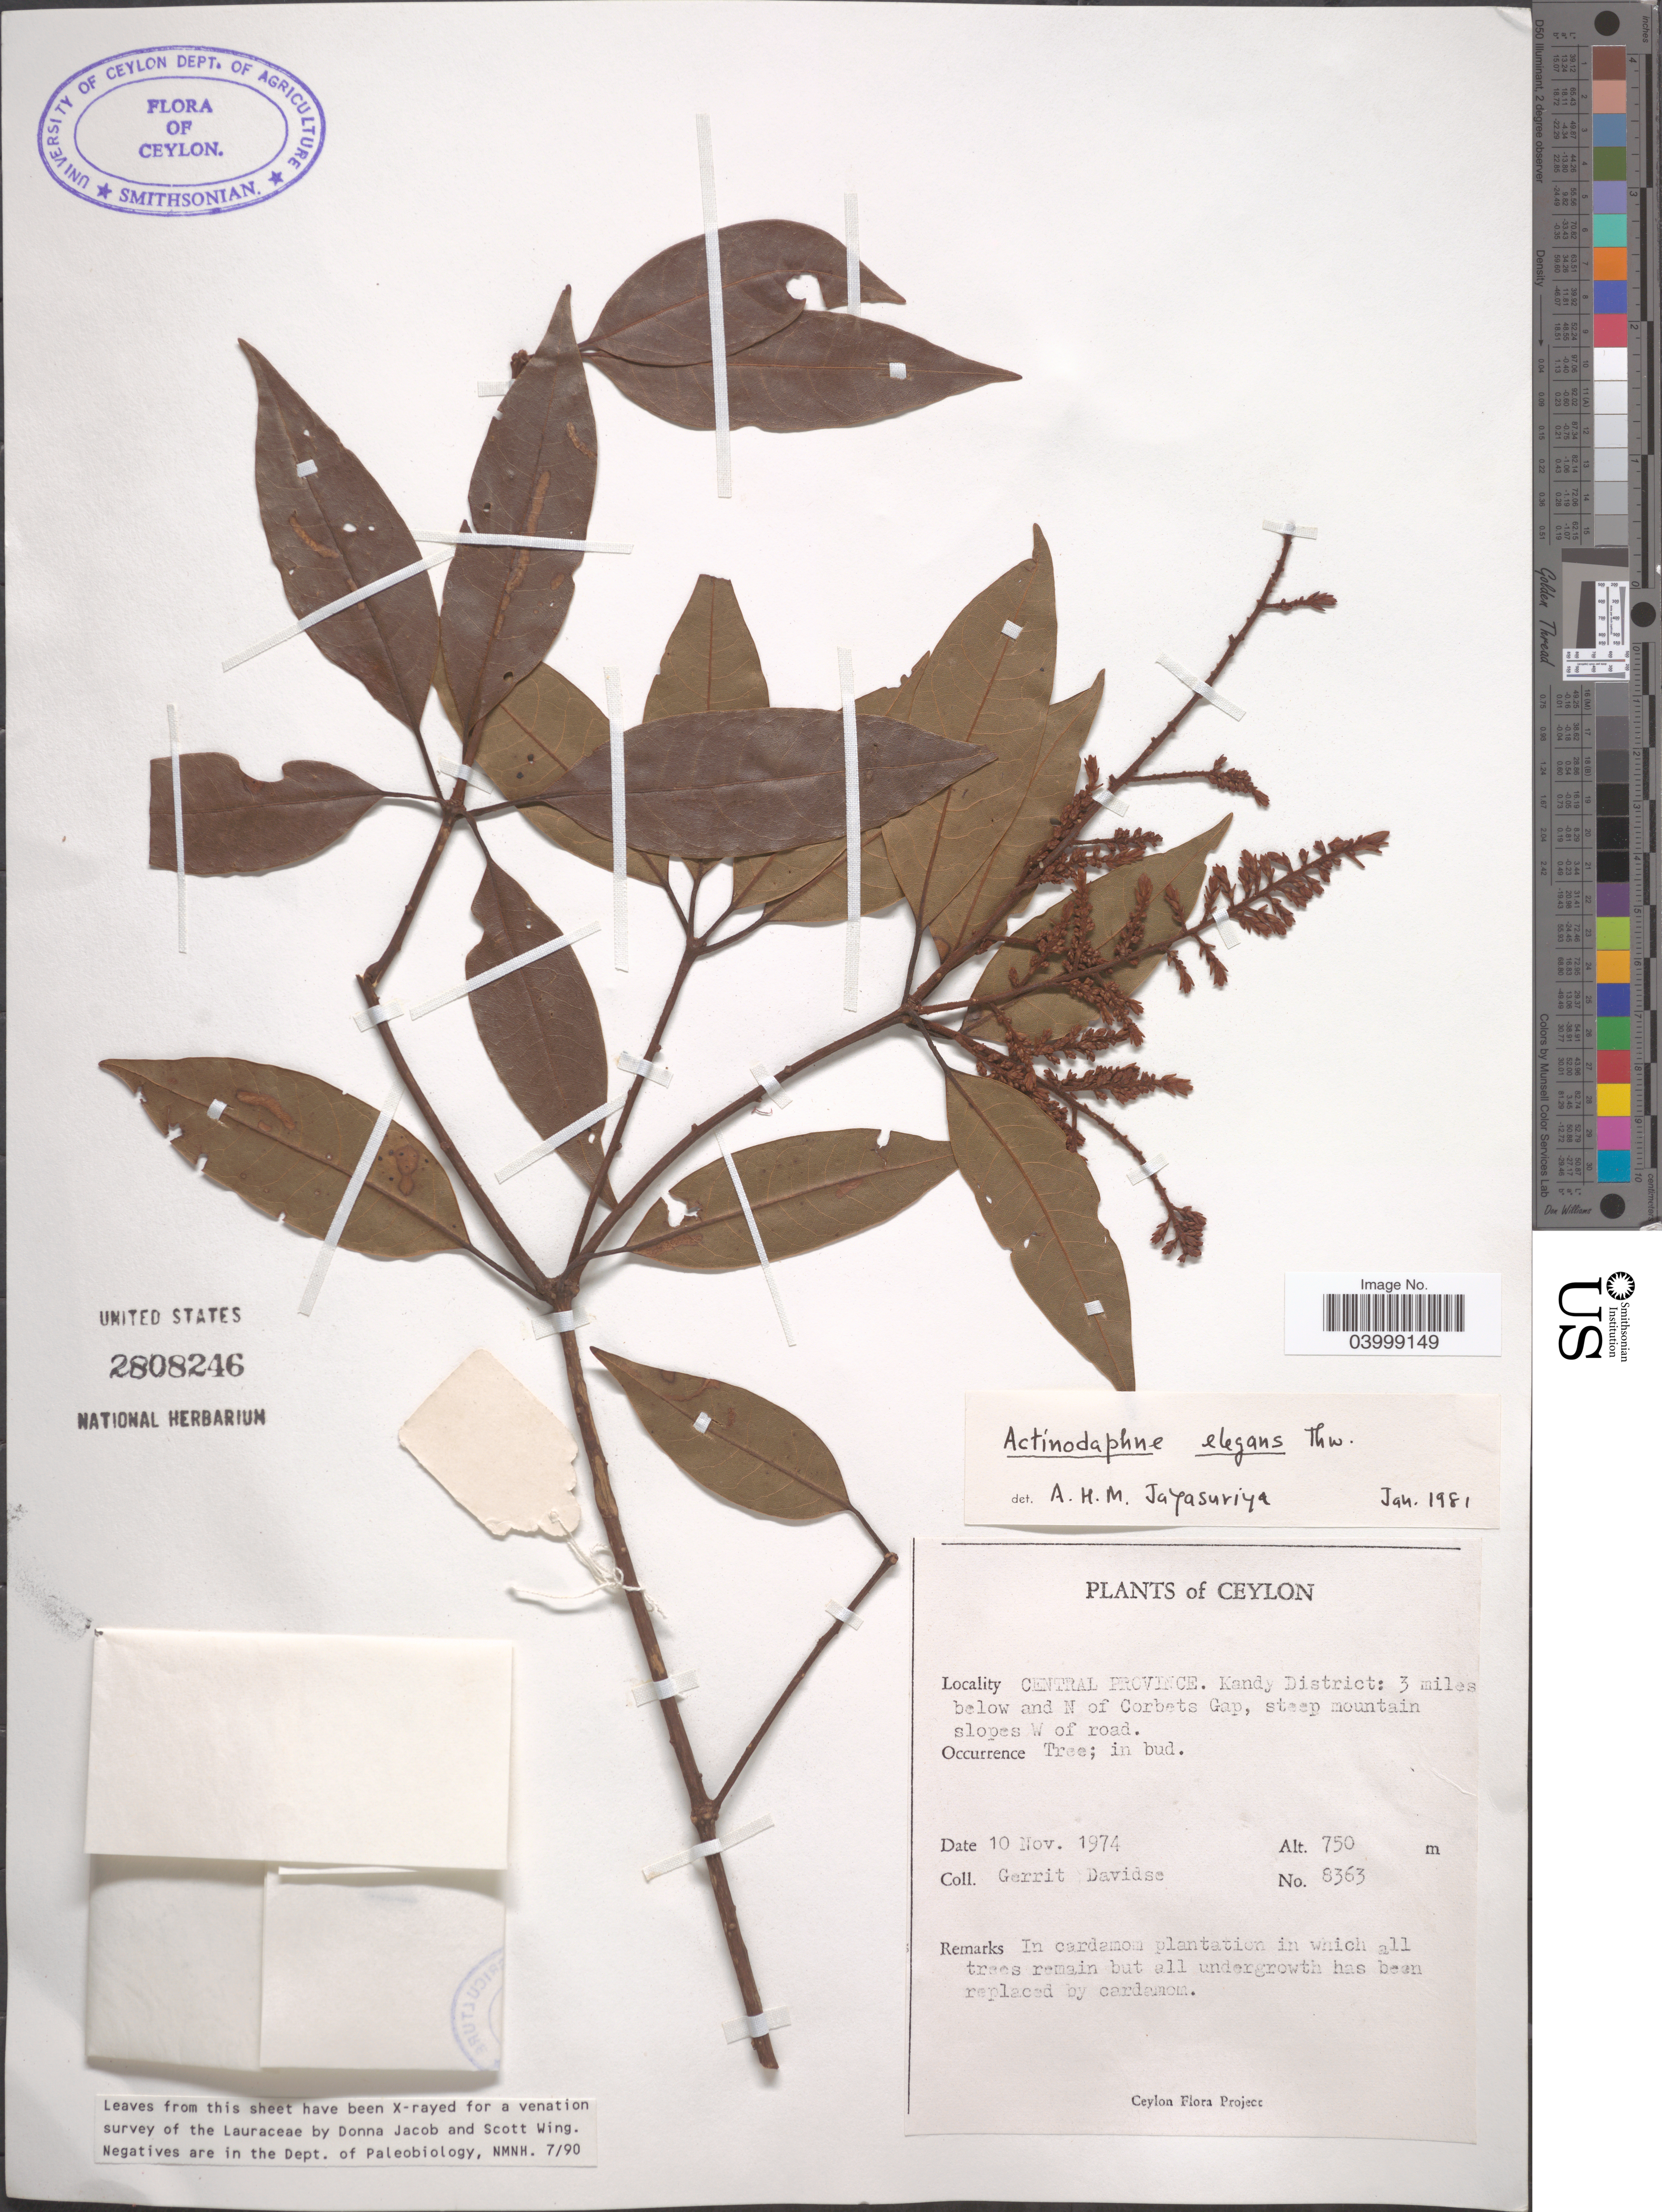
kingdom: Plantae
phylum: Tracheophyta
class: Magnoliopsida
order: Laurales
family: Lauraceae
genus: Actinodaphne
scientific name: Actinodaphne elegans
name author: Thwaites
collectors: G. Davidse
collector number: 8363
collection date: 1974-11-10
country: Sri Lanka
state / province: Central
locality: Ceylon. Central Province. Kandy District: 3 miles below and N of Corbets Gap, steep mountain slopes W of road.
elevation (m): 750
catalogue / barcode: US 2808246